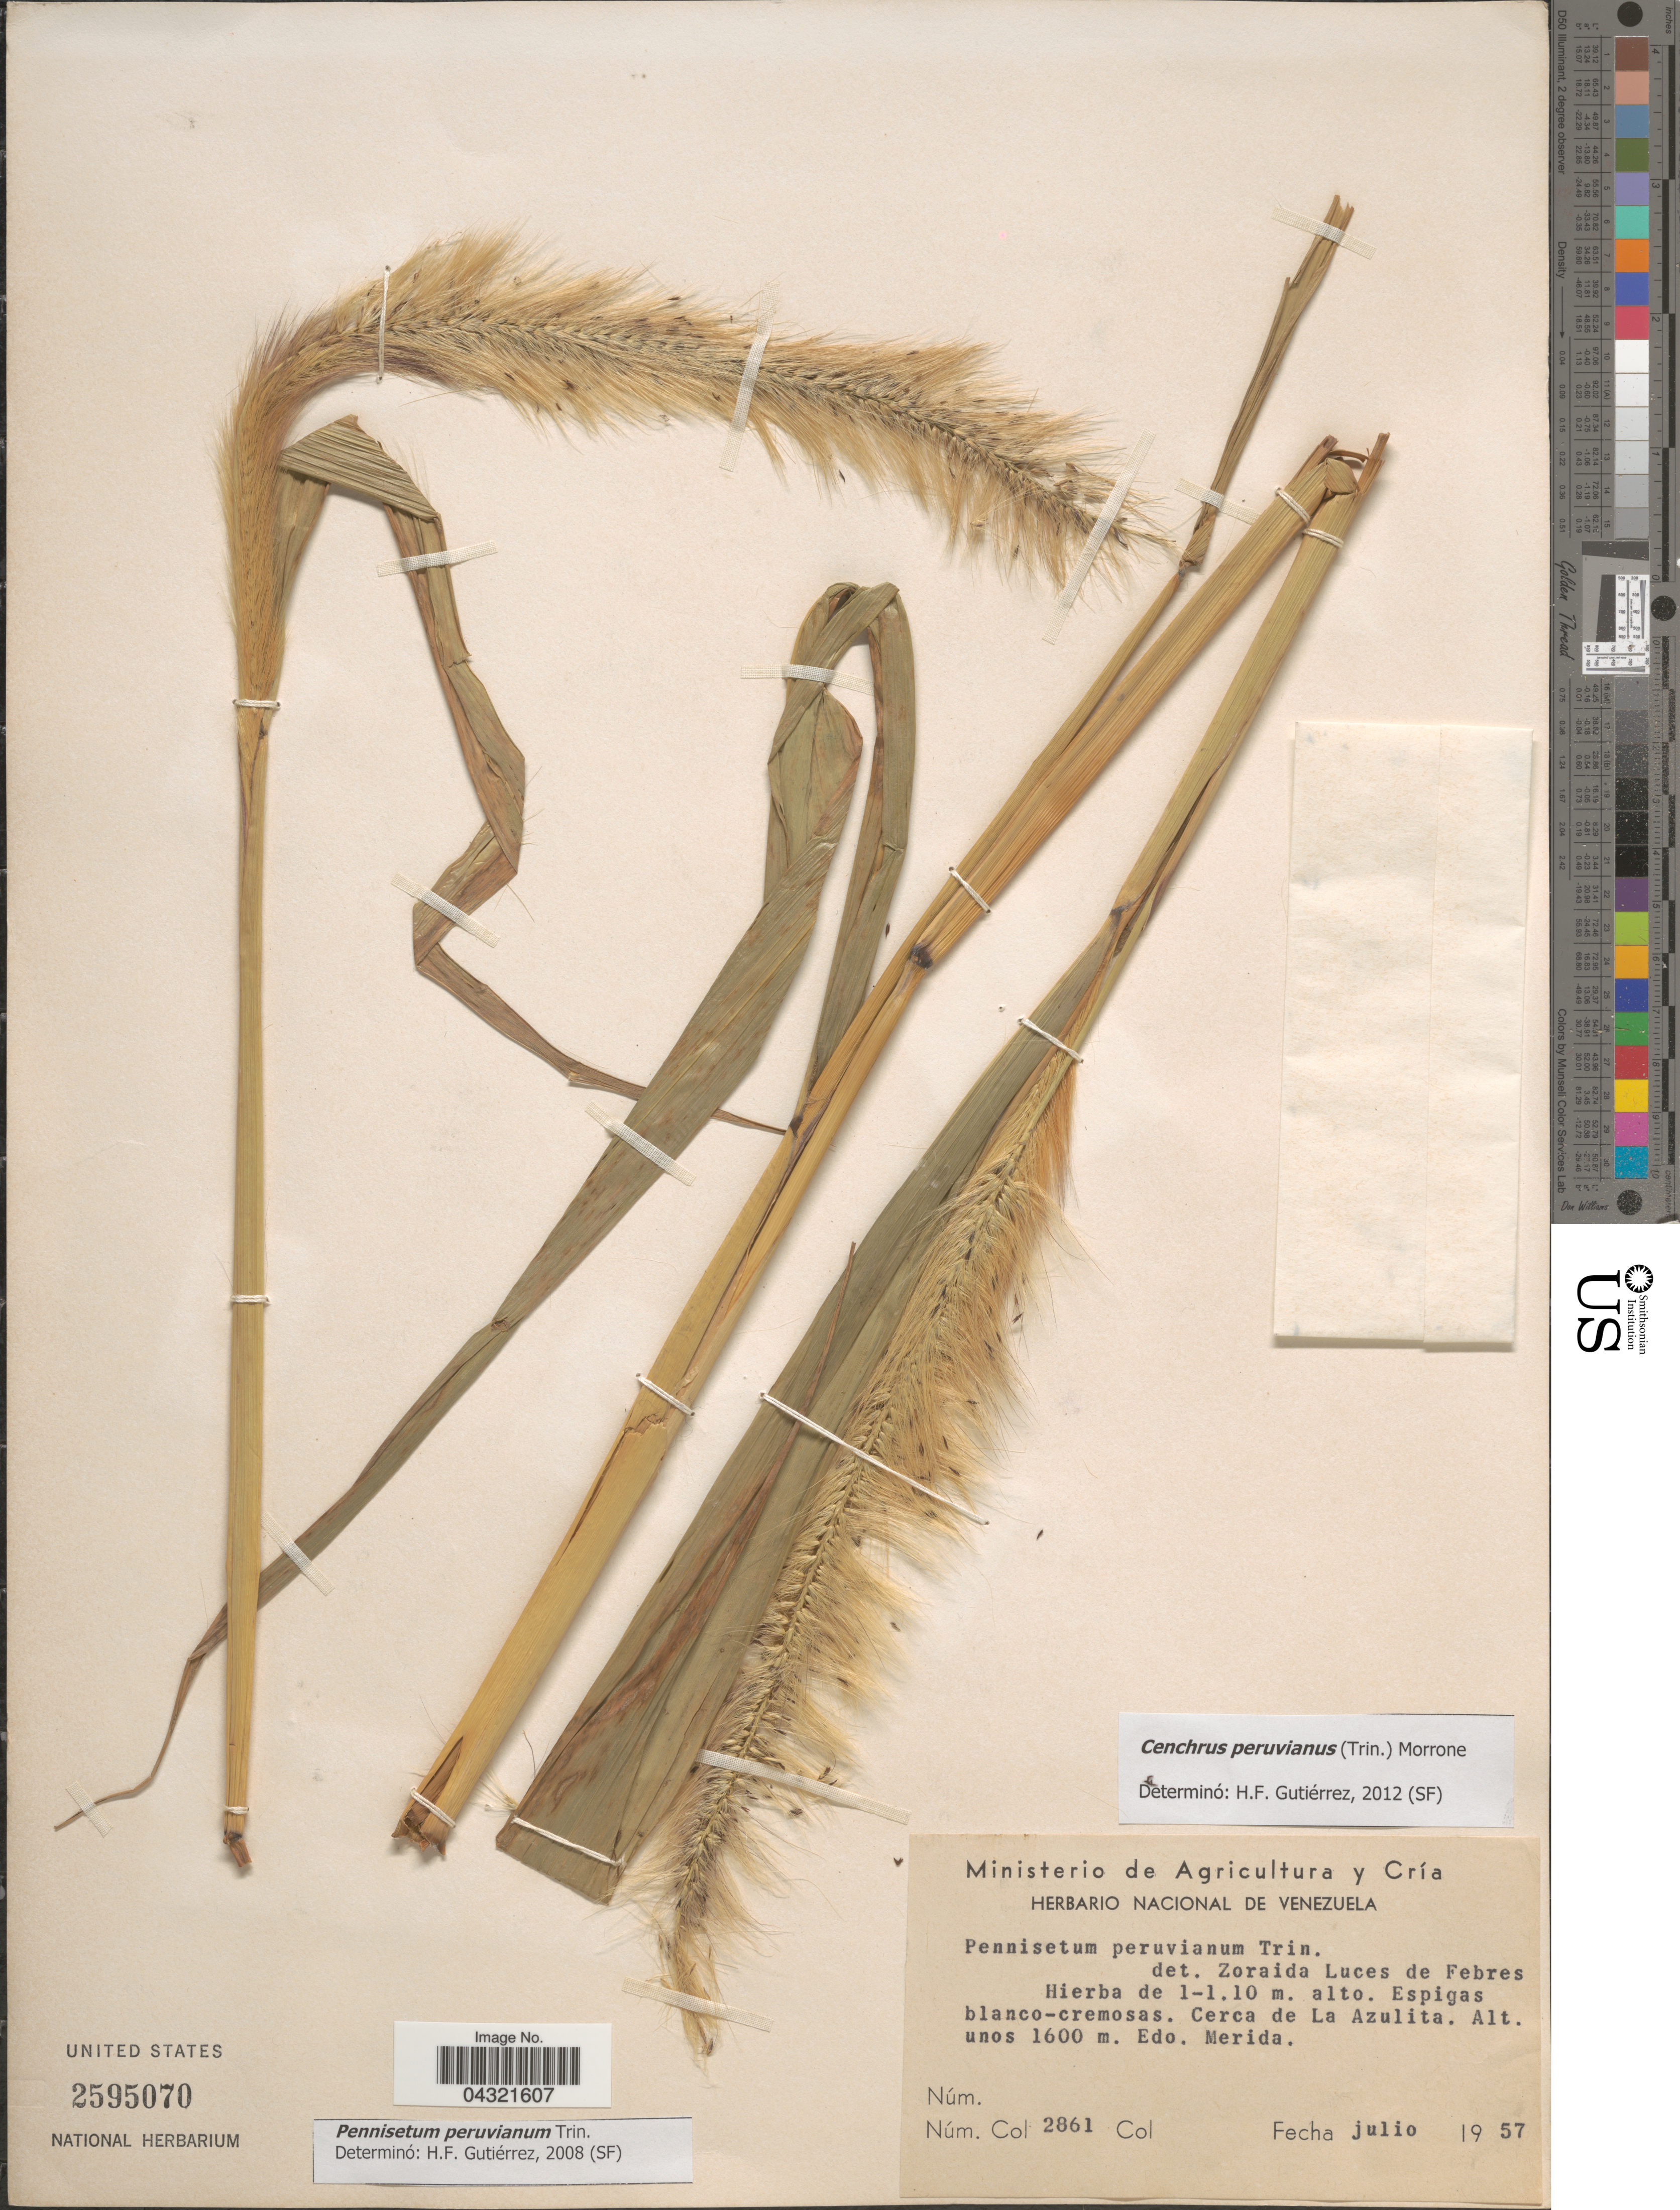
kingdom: Plantae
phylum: Tracheophyta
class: Liliopsida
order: Poales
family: Poaceae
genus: Cenchrus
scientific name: Cenchrus peruvianus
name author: (Trin.) Morrone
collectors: ex herb. Nacional De Venezuela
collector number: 2861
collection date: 1957-07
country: Venezuela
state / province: Merida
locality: Espigas blanco-cremosas. Cerca de La Azulita.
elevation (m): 1600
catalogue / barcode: US 2595070